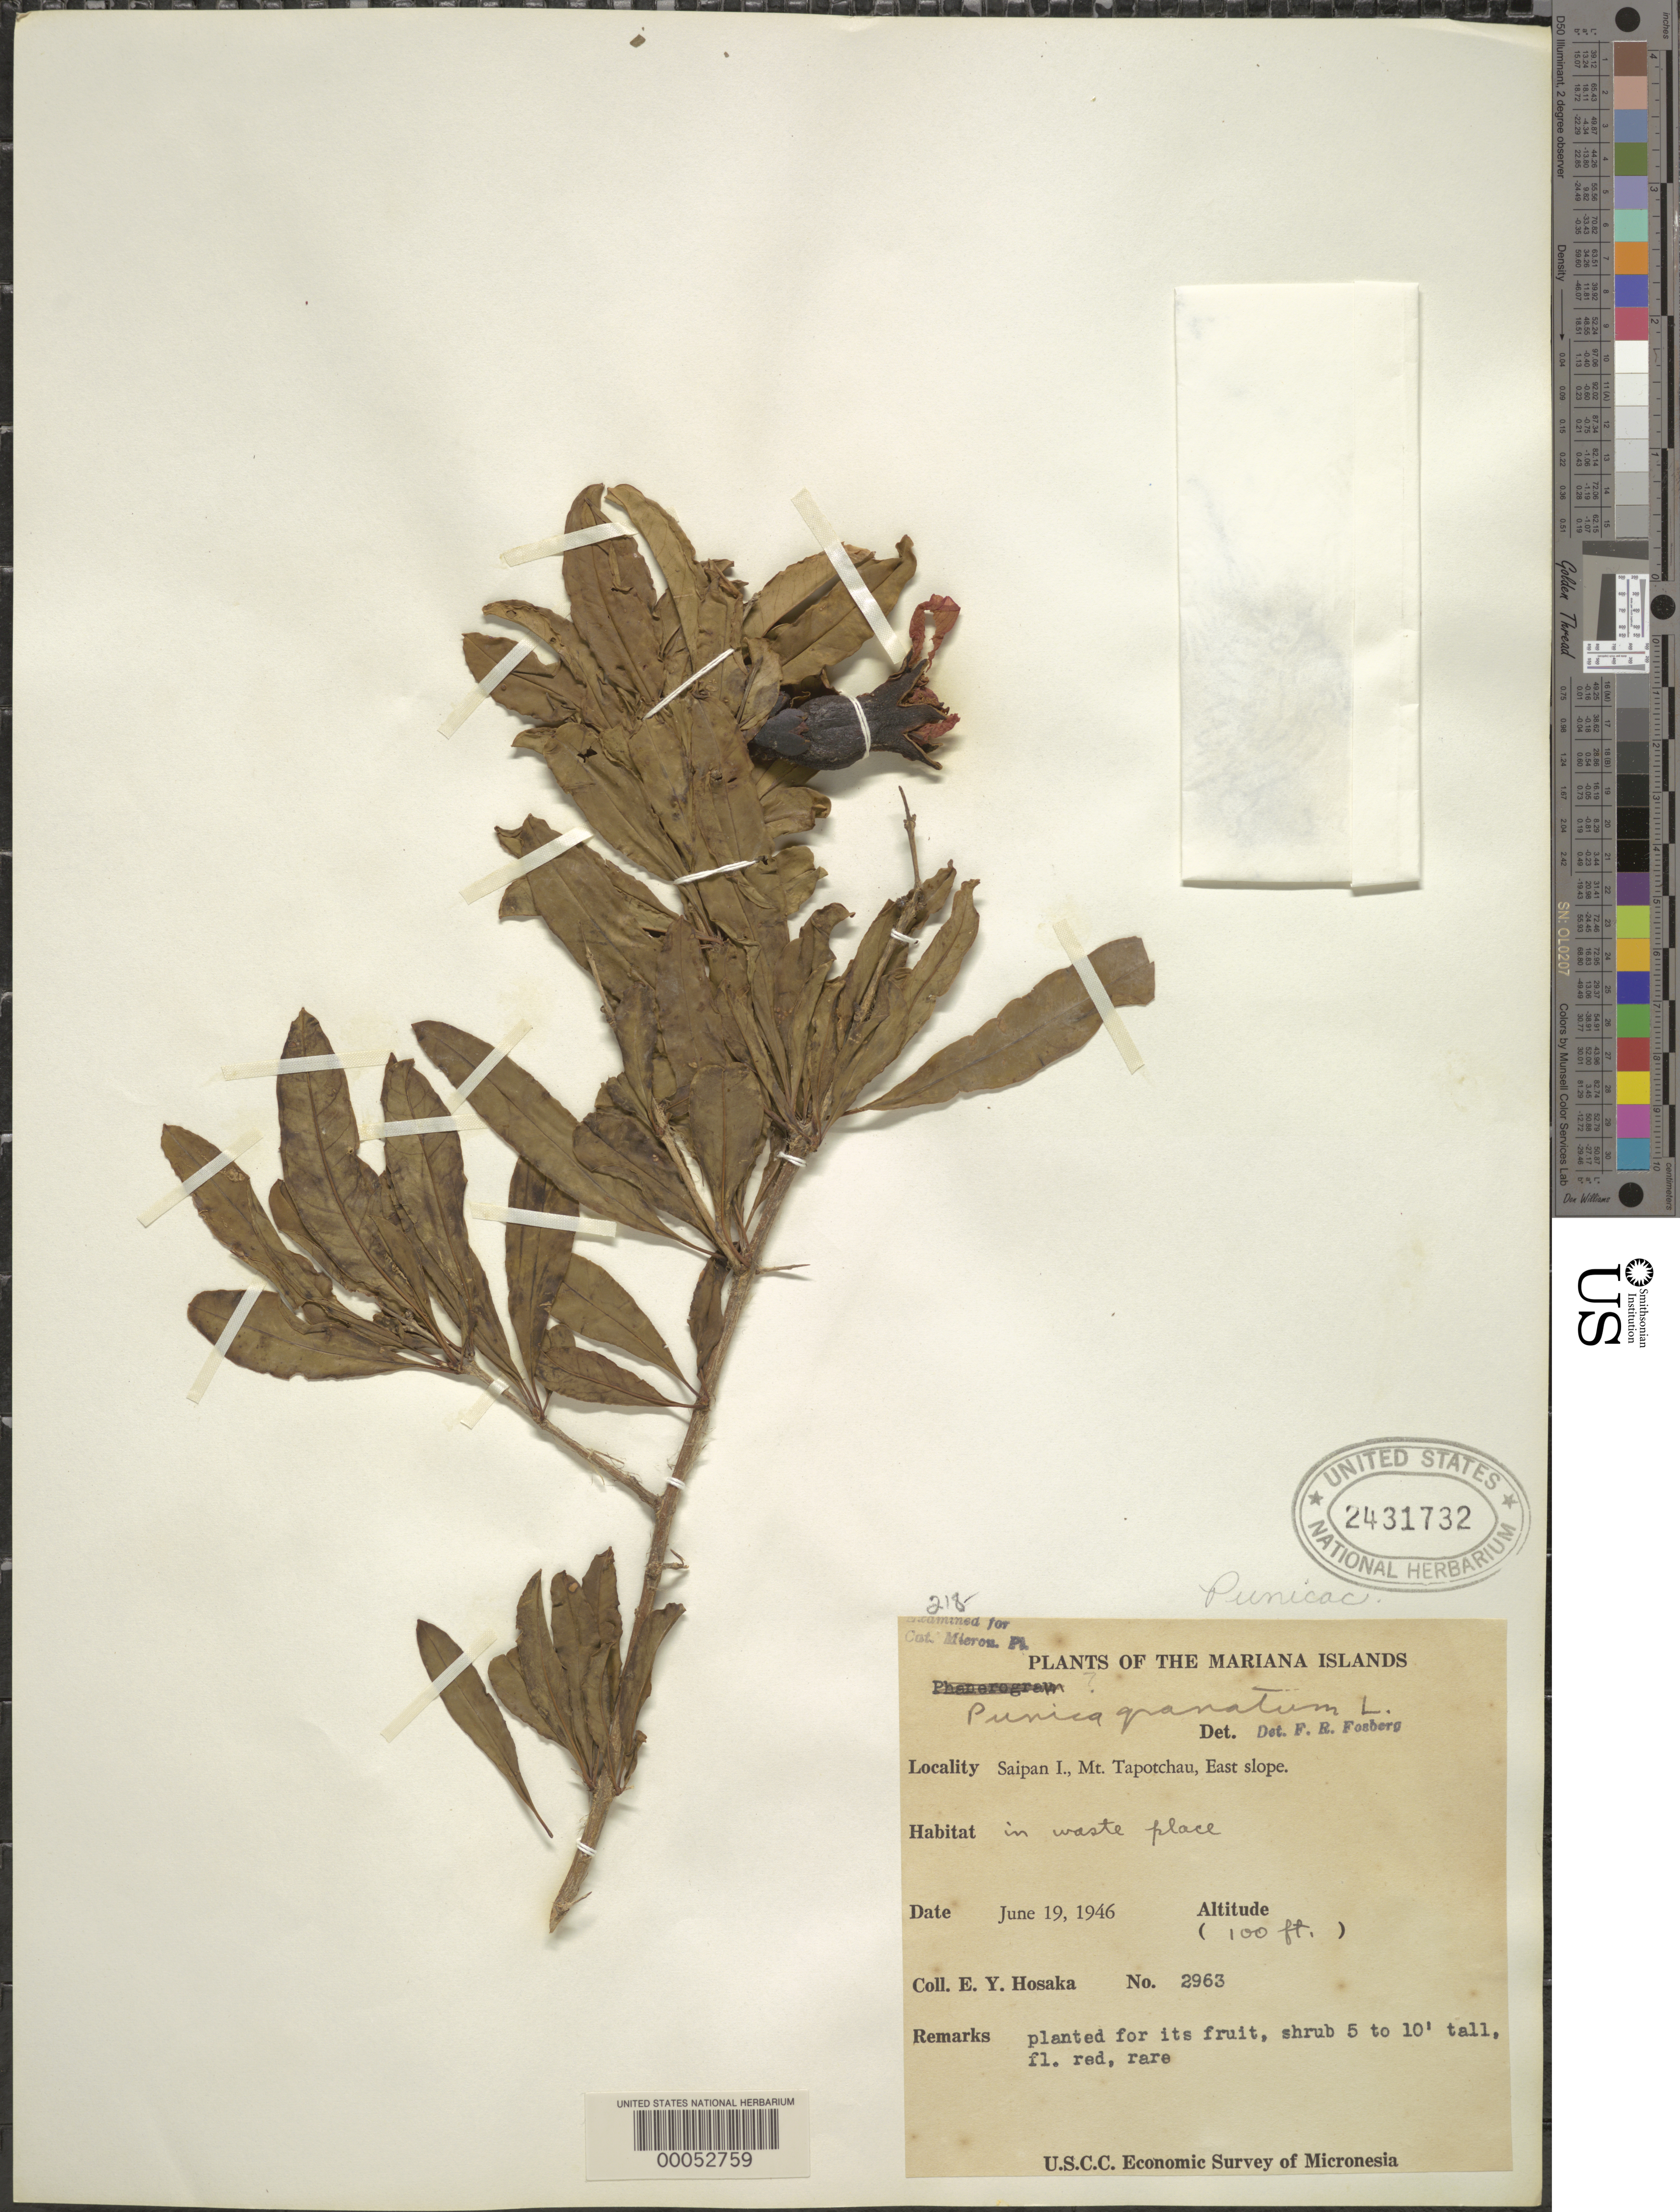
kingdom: Plantae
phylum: Tracheophyta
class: Magnoliopsida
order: Myrtales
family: Lythraceae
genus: Punica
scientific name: Punica granatum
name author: L.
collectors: E. Y. Hosaka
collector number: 2963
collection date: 1946-06-19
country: Northern Mariana Islands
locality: Mariana Islands. Saipan I., Mt. Tapotchau, East slope.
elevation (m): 30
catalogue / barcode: US 2431732